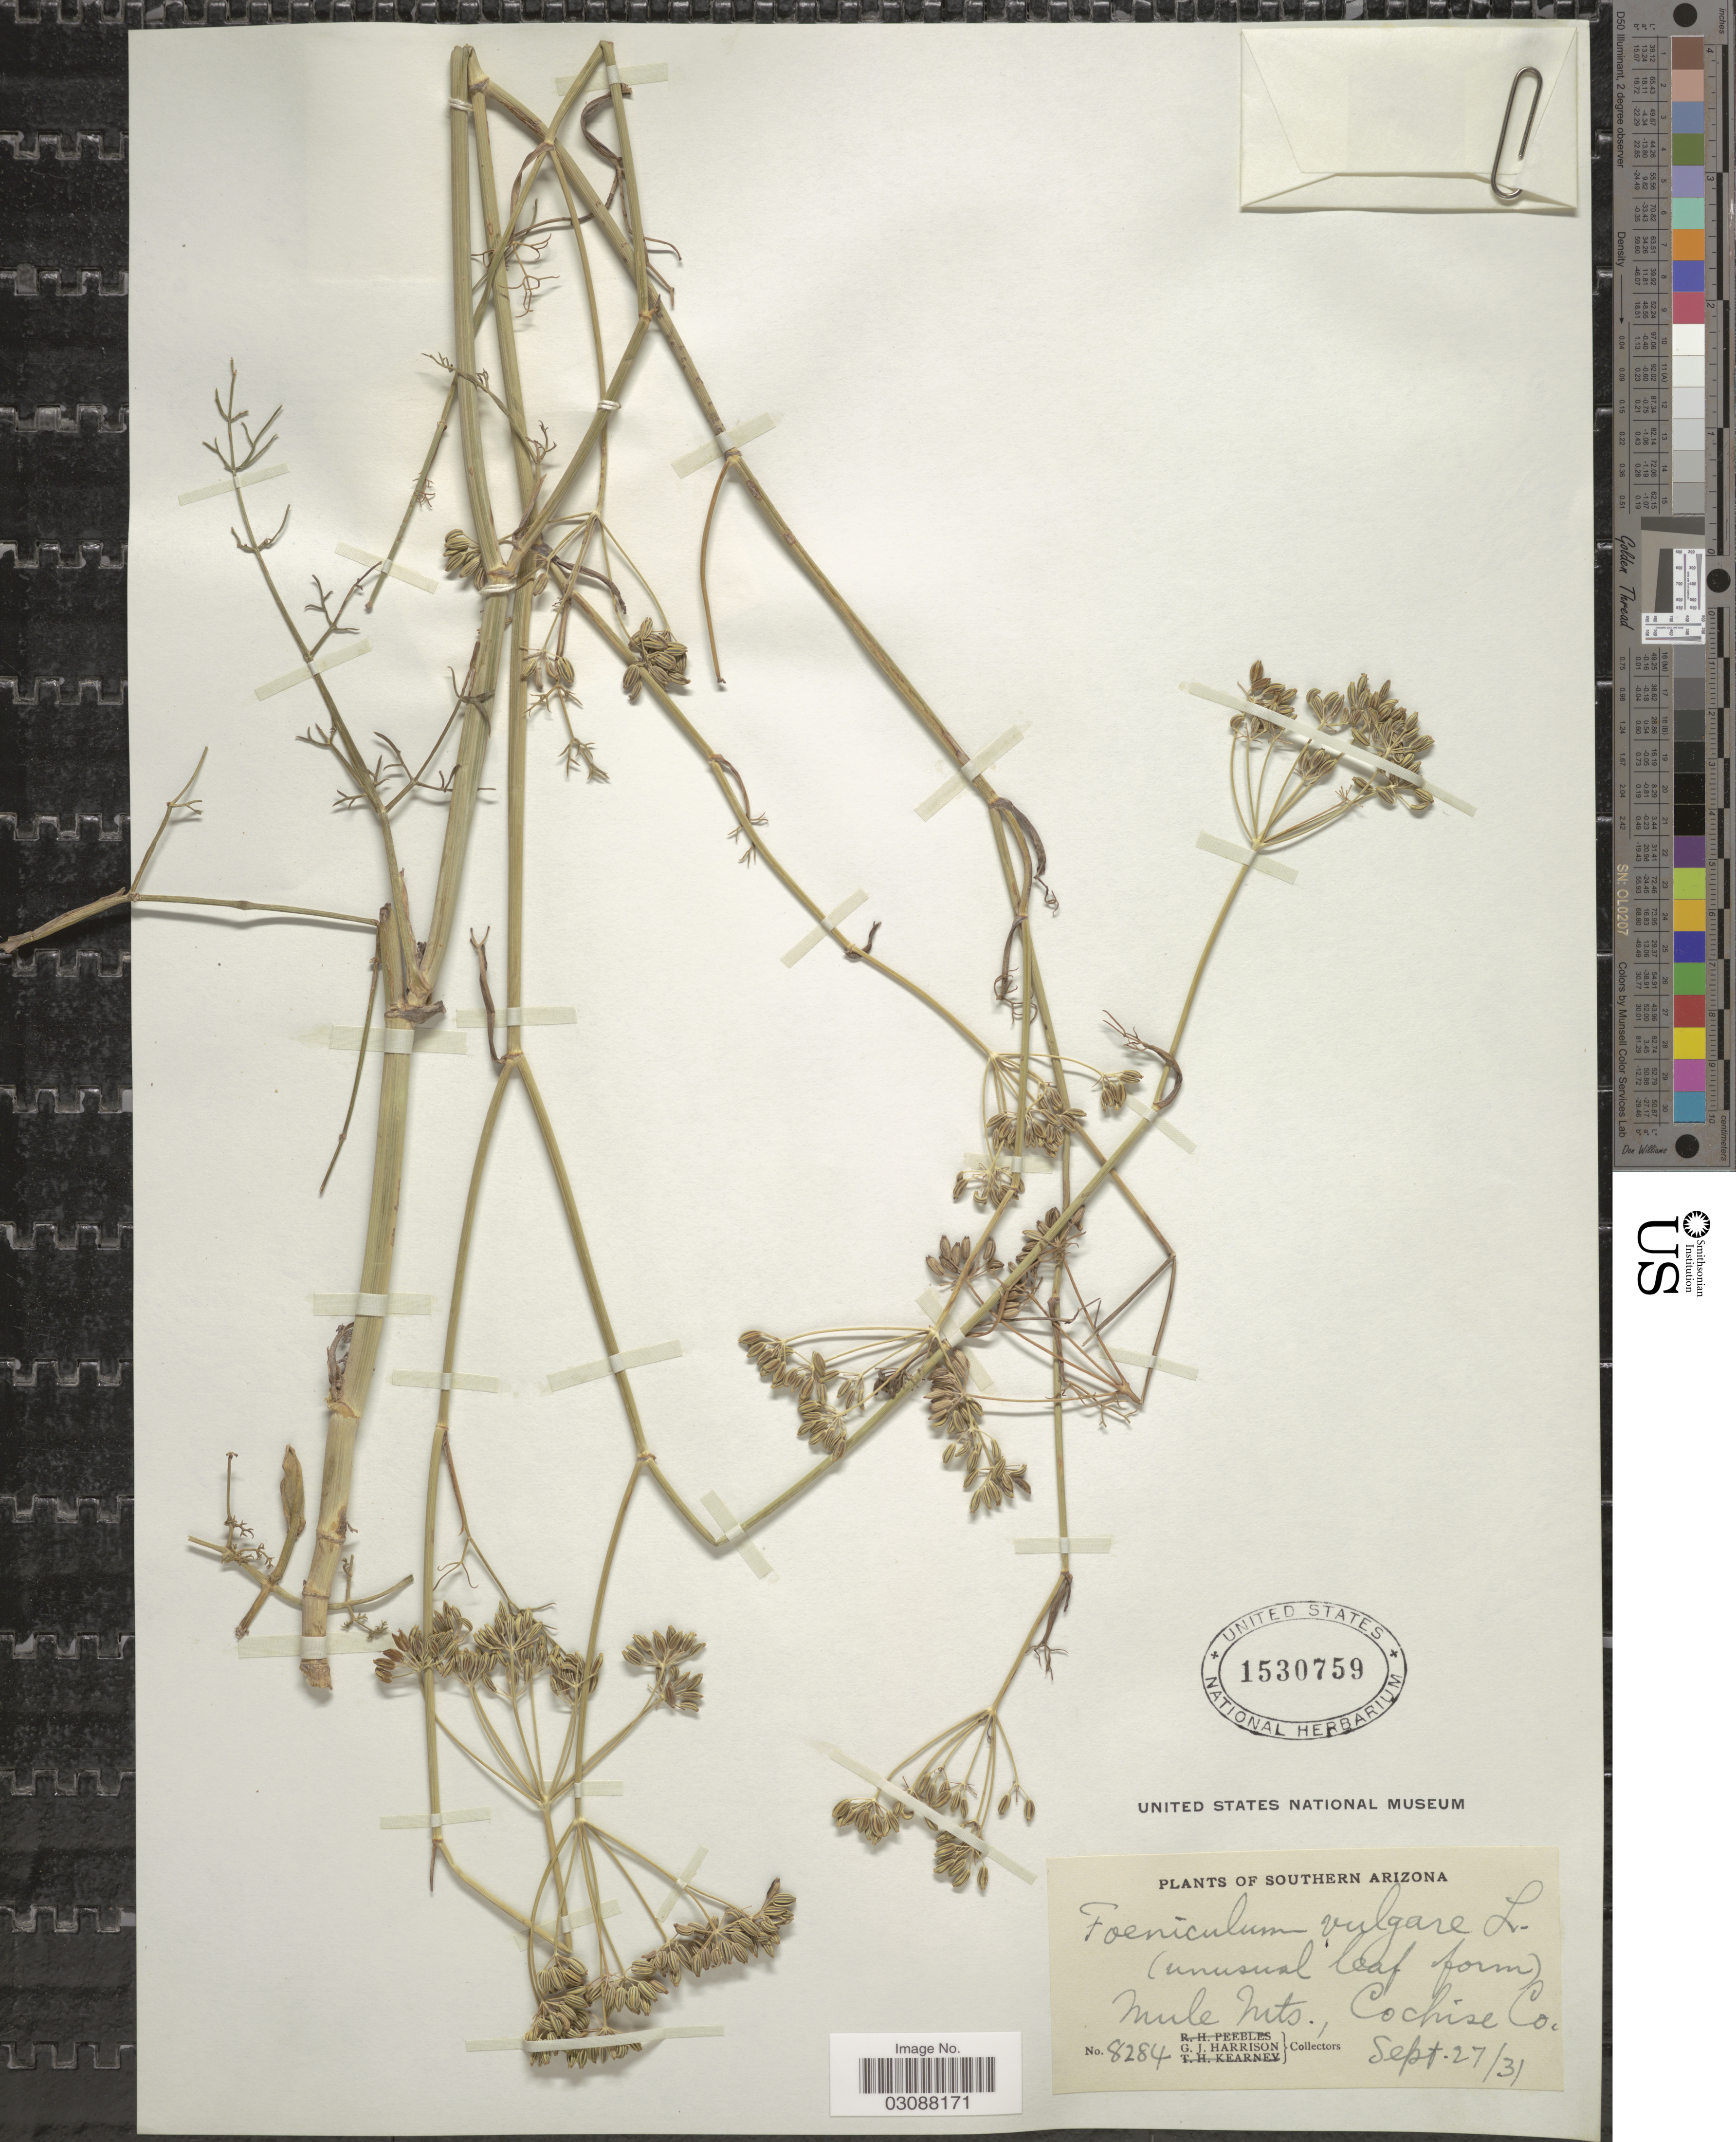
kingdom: Plantae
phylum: Tracheophyta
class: Magnoliopsida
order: Apiales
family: Apiaceae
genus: Foeniculum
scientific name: Foeniculum vulgare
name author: Mill.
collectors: G. J. Harrison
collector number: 8284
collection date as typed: Transcribed d/m/y: 27/9/31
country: United States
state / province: Arizona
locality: Southern Arizona. Mule Mts., Cochise Co.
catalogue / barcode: US 1530759